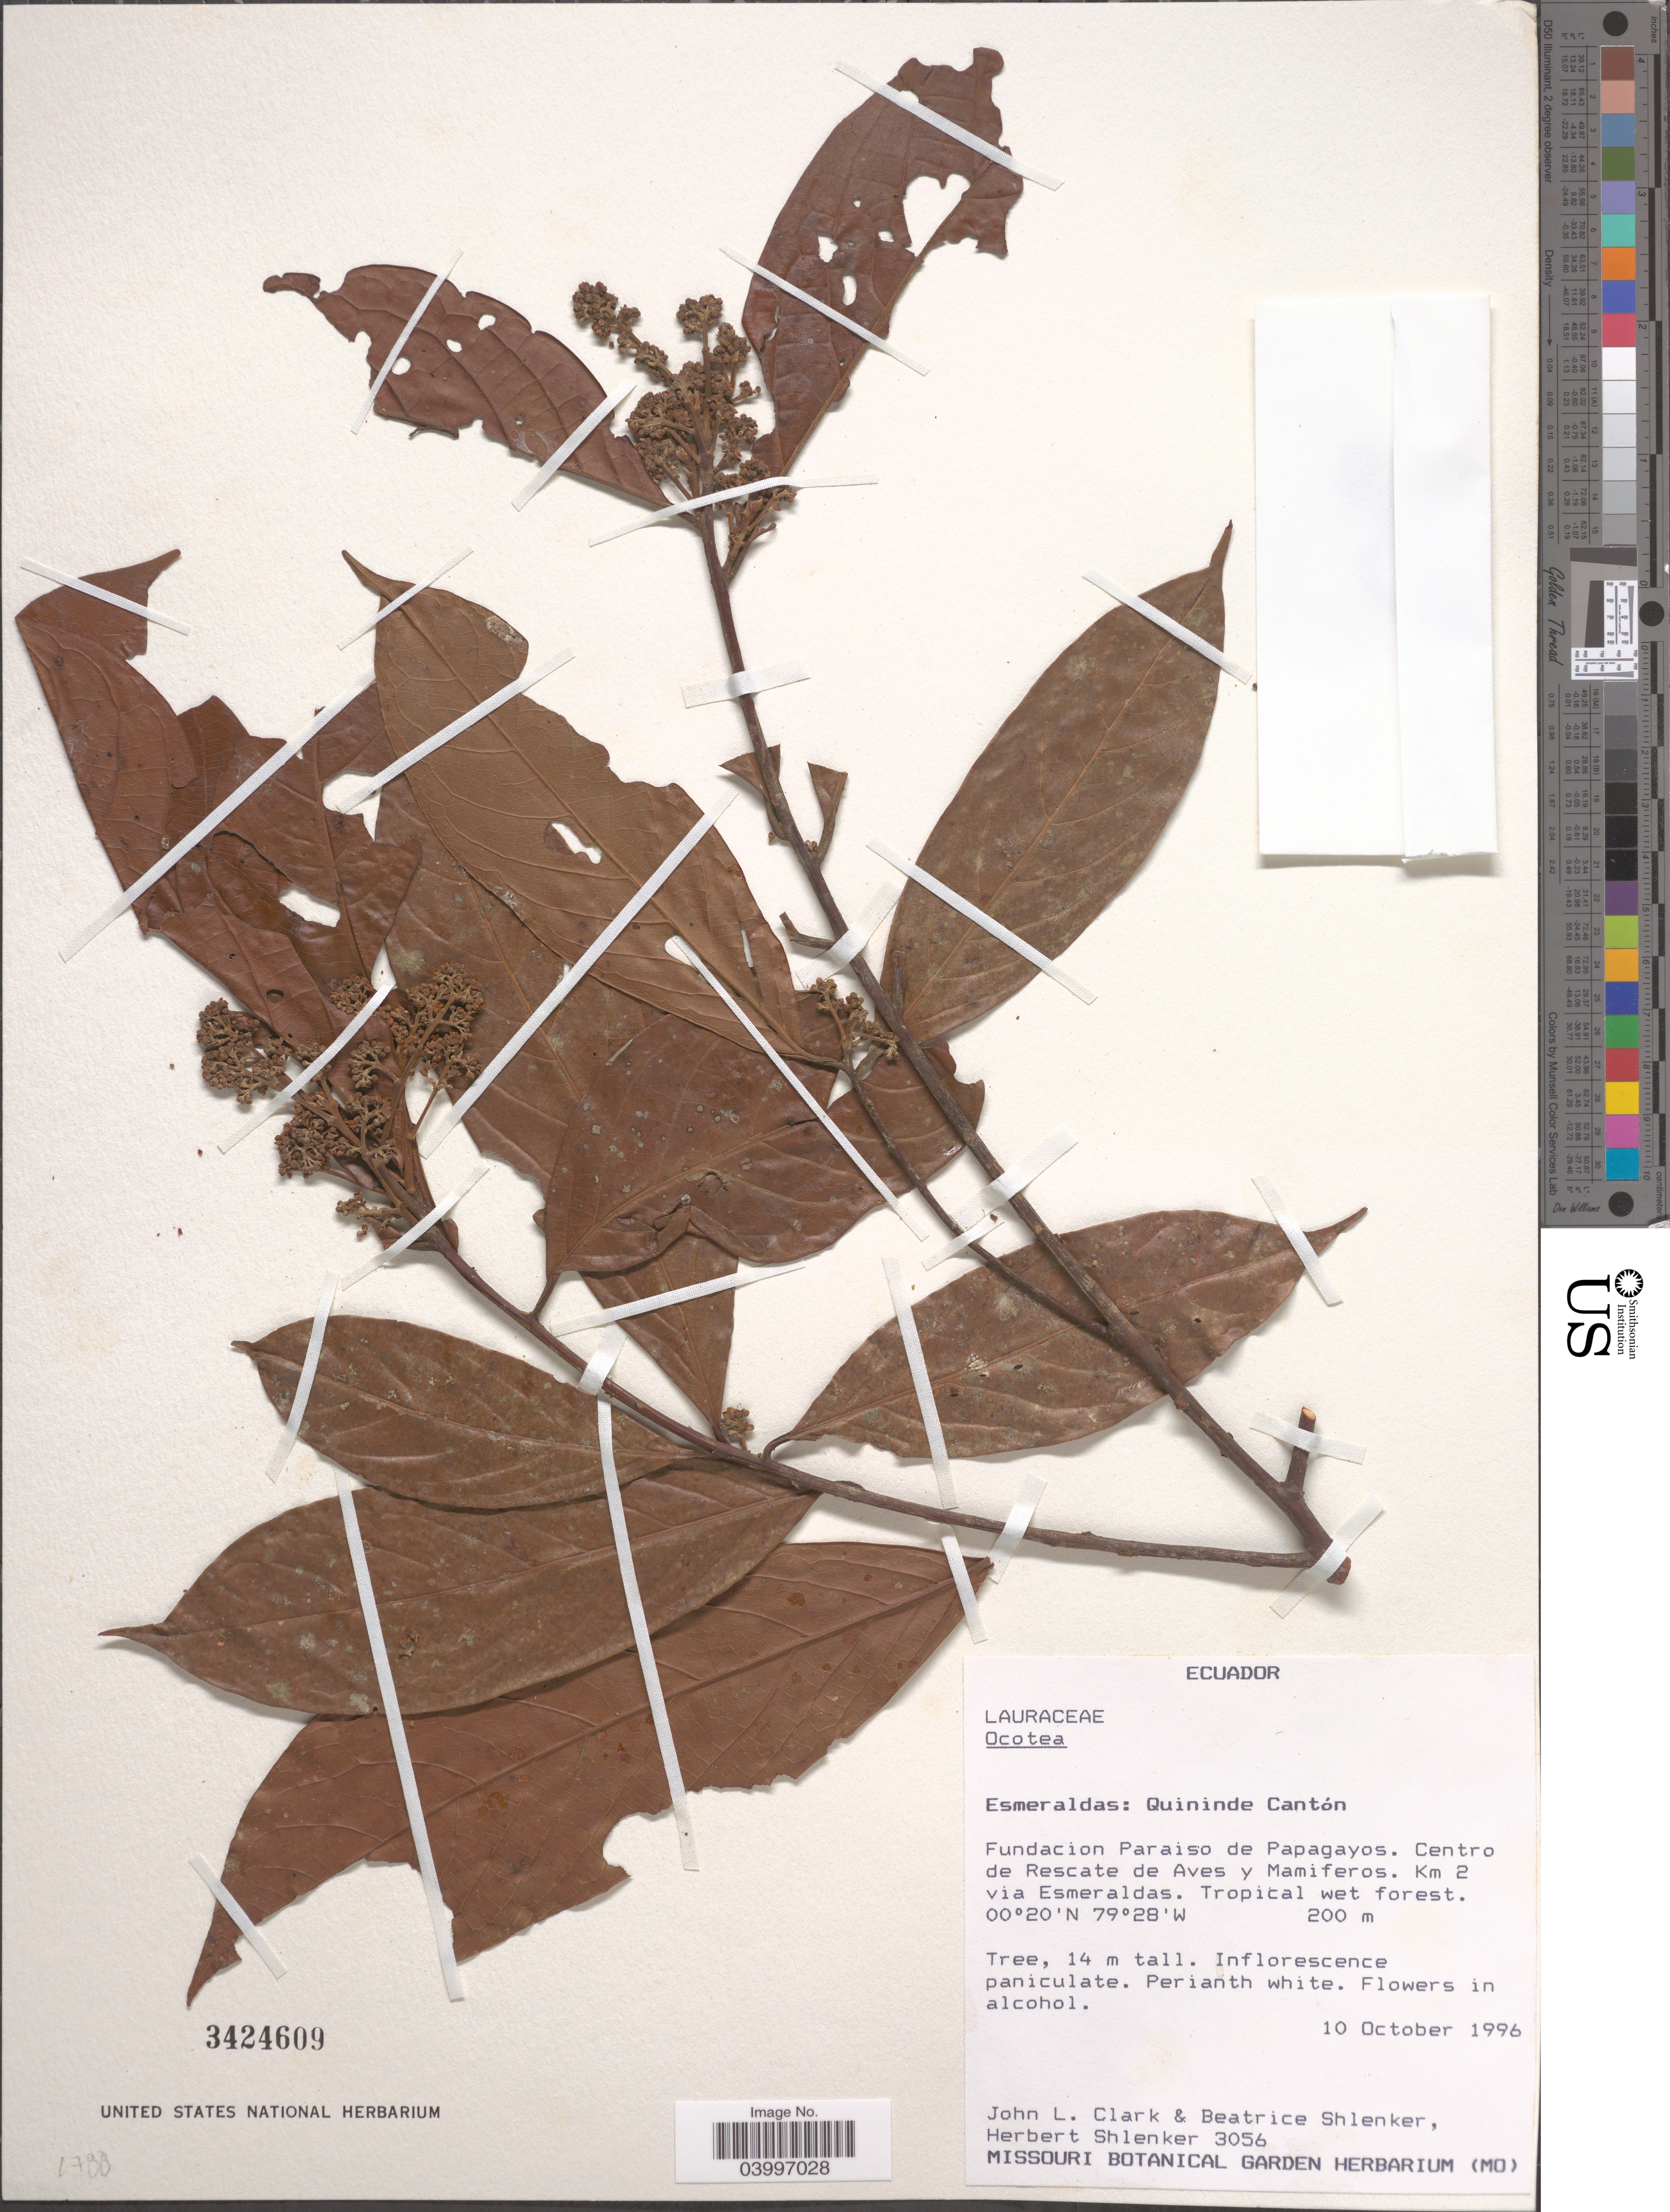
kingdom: Plantae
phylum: Tracheophyta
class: Magnoliopsida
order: Laurales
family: Lauraceae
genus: Ocotea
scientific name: Ocotea sp.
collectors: J. L. Clark, B. Shlenker & H. Shlenker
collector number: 3056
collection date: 1996-10-10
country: Ecuador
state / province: Esmeraldas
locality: Quininde Cantón. Fundacion Paraiso de Papagayos. Centro de Rescate de Aves y Mamiferos. Km 2 vai Esmeraldas.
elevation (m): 200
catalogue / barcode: US 3424609